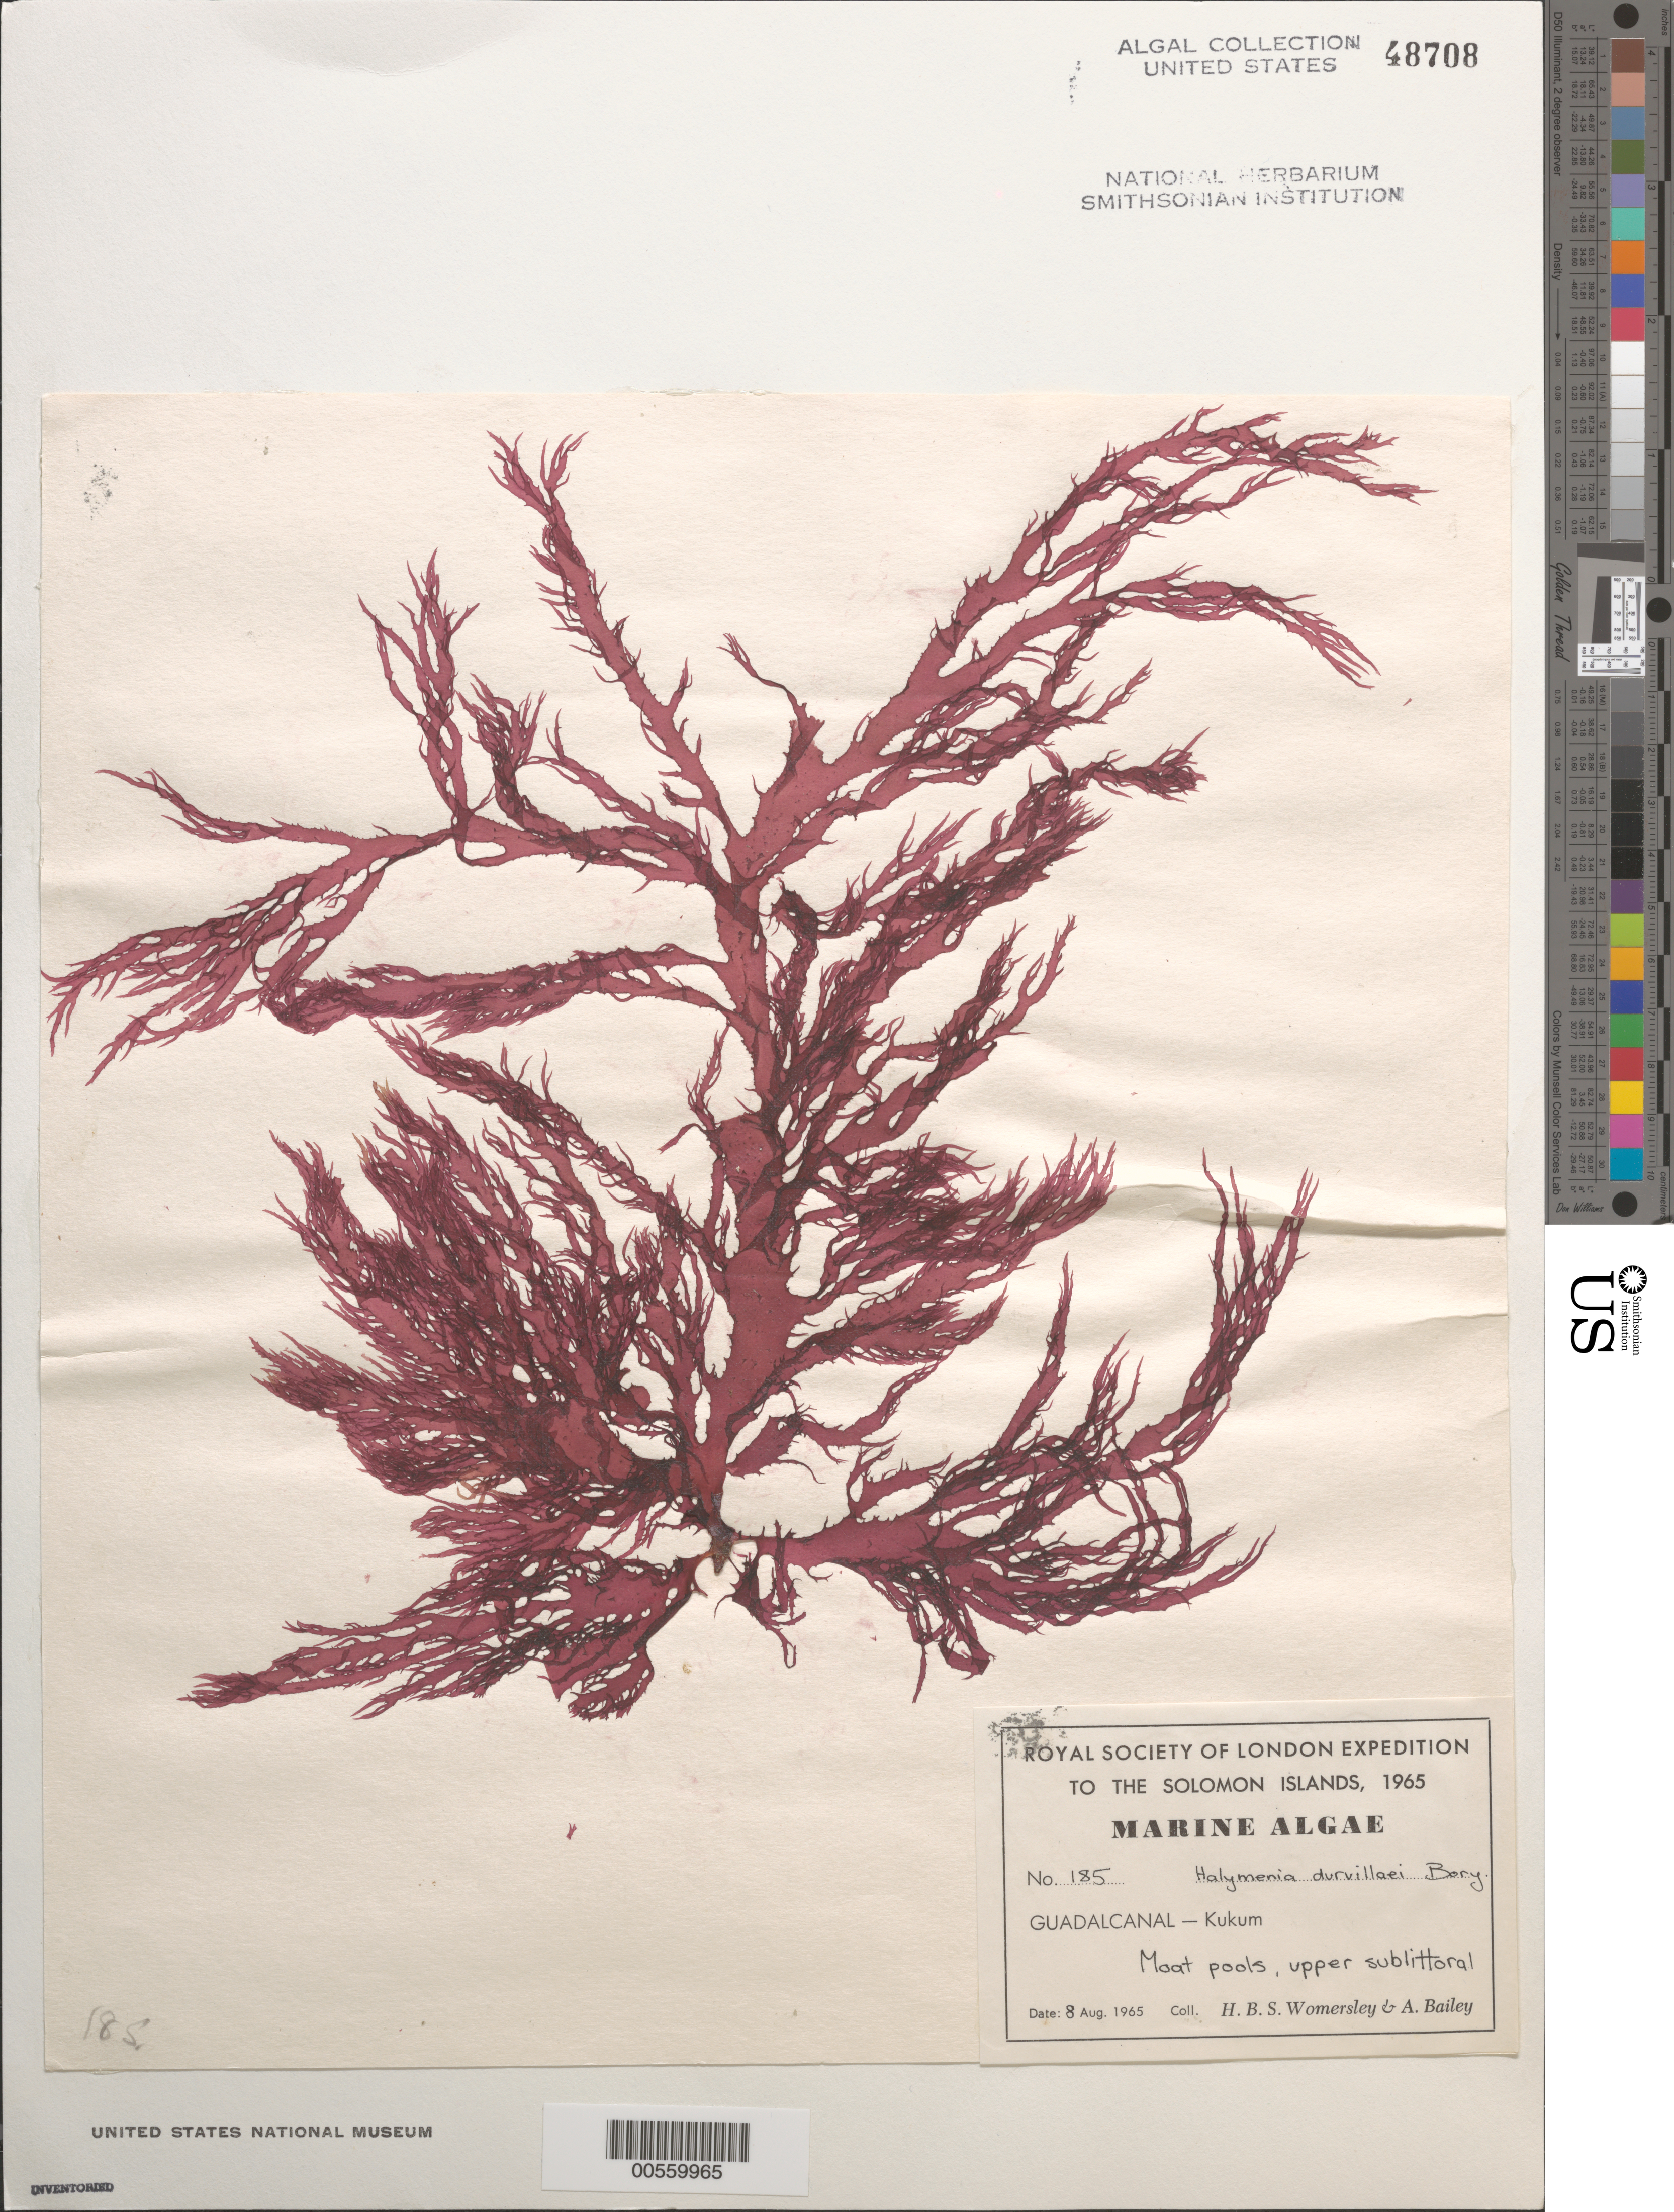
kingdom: Plantae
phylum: Rhodophyta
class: Florideophyceae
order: Halymeniales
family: Halymeniaceae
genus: Halymenia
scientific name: Halymenia durvillaei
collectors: H. B. S. Womersley & A. Bailey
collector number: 185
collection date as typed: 08 Aug 1965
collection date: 1965-08-08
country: Solomon Islands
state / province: Guadalcanal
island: Guadalcanal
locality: Kukum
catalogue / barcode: US 48708